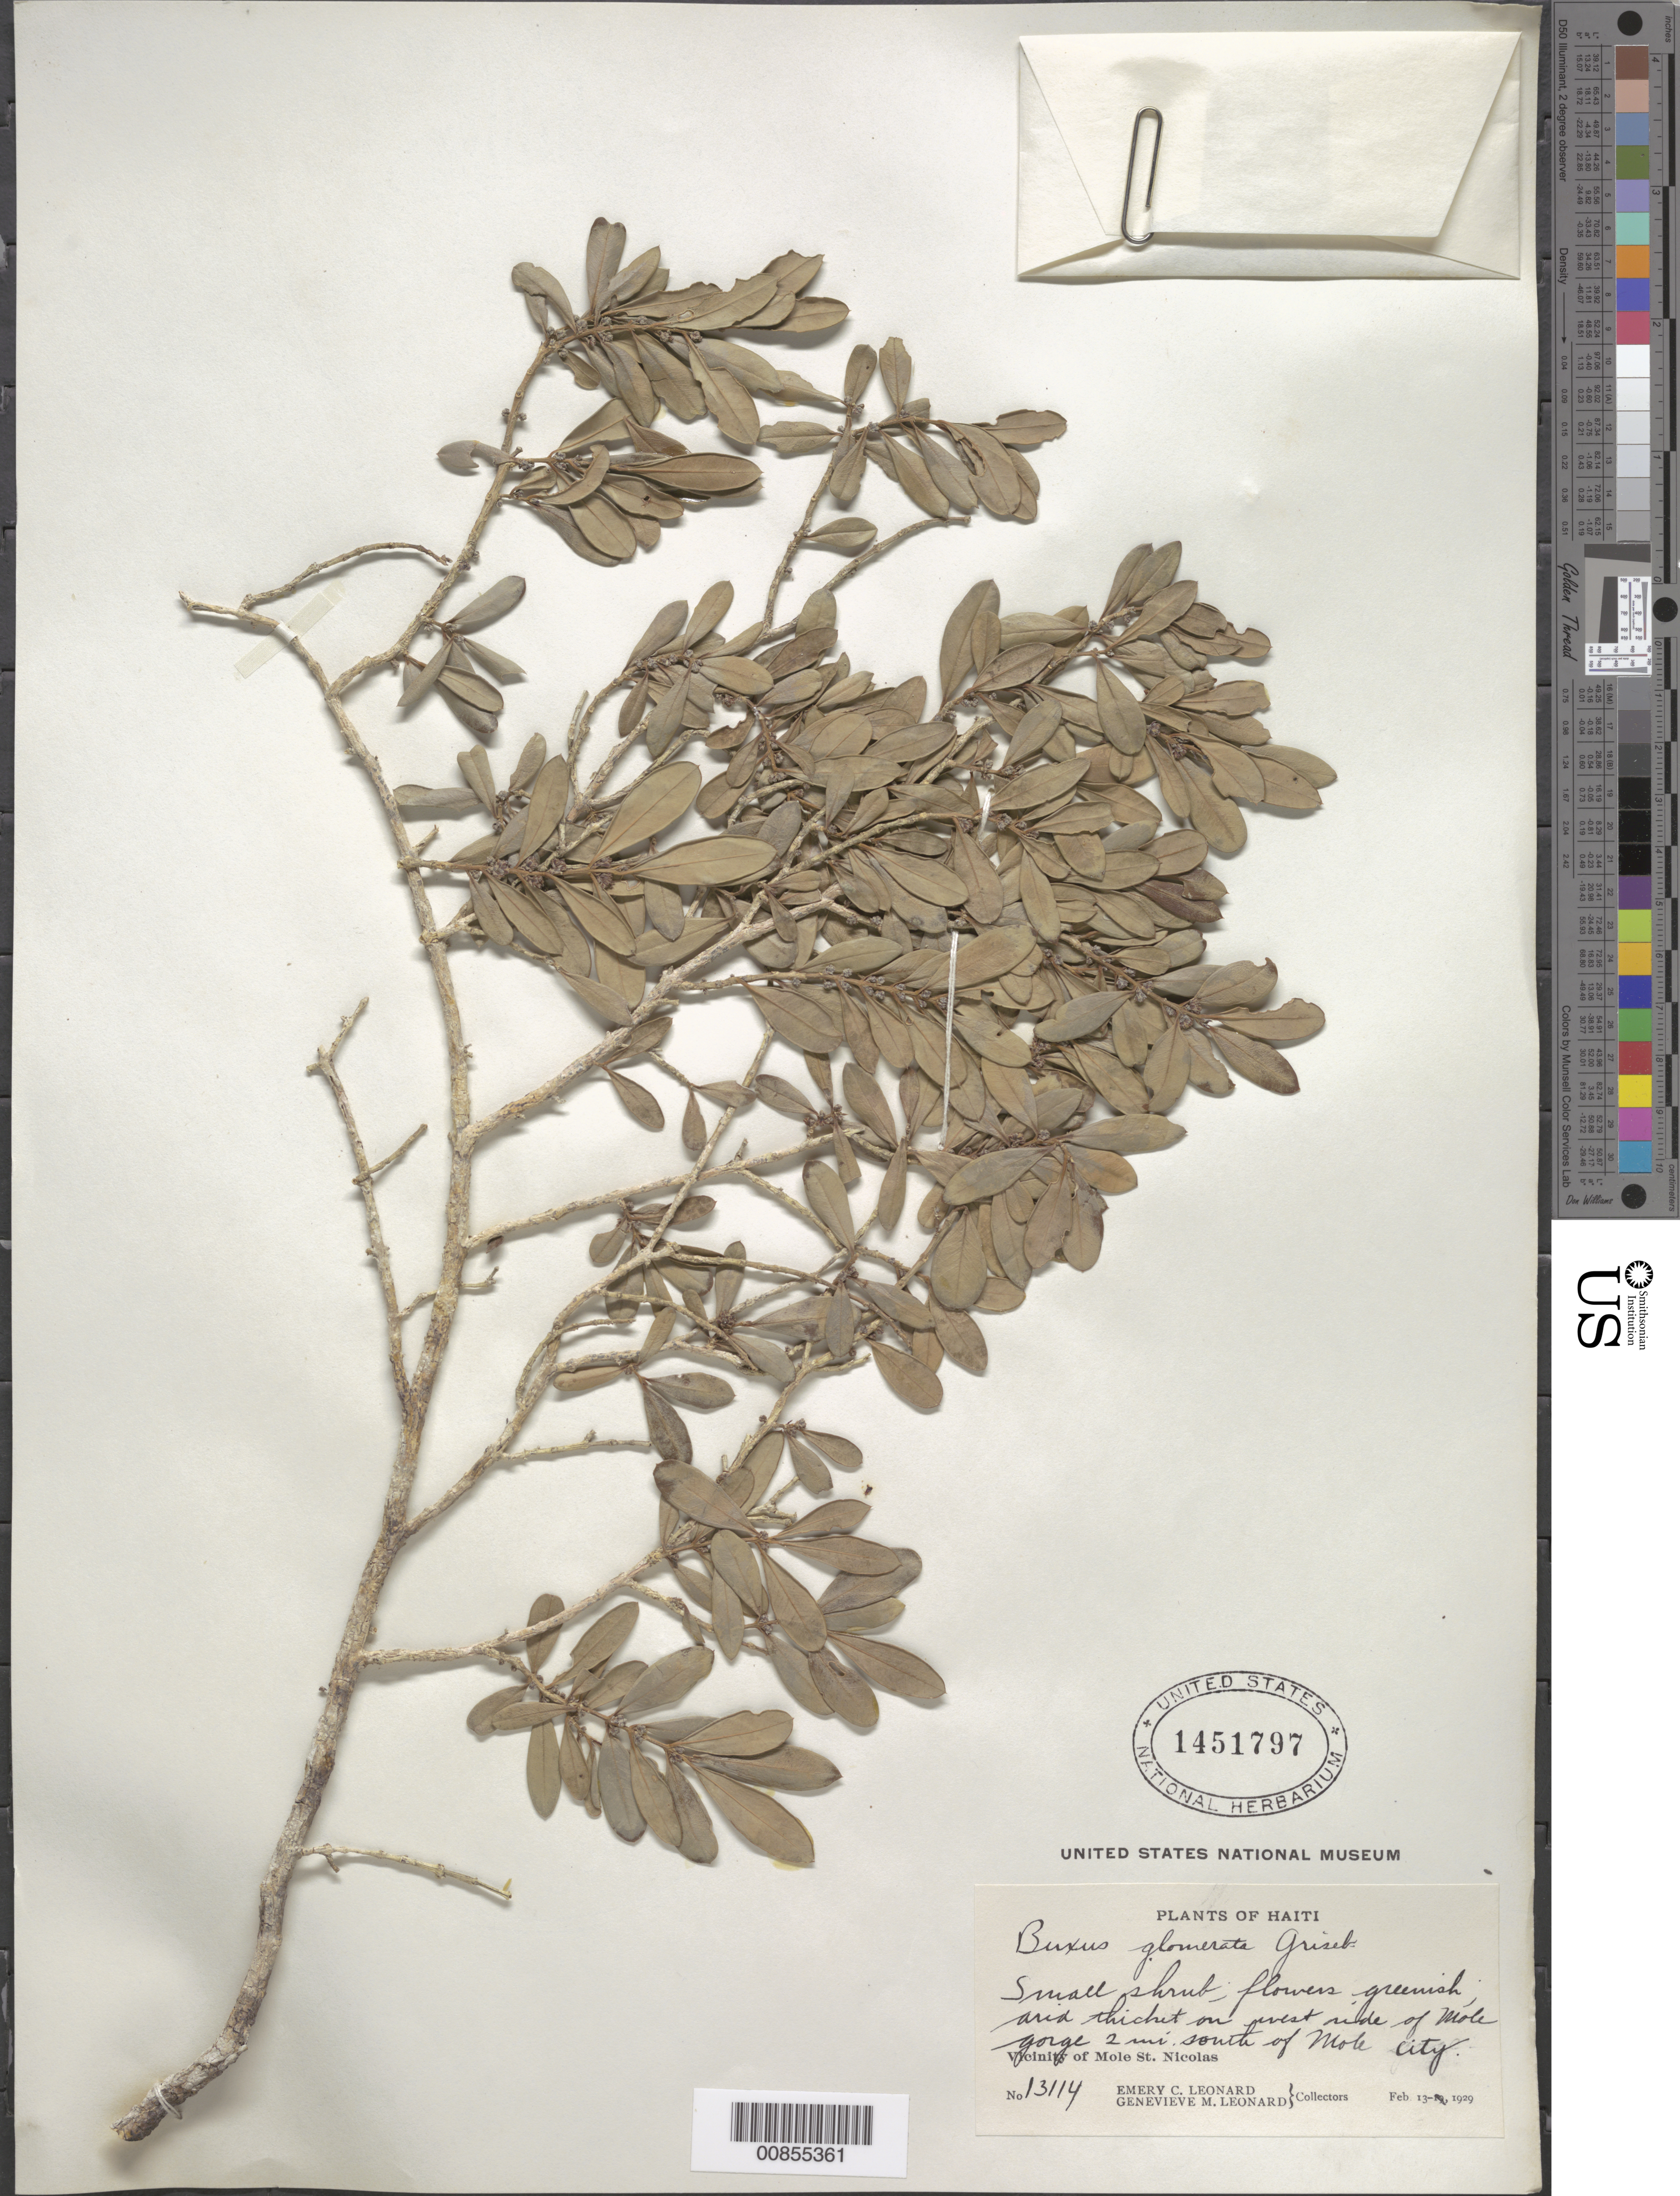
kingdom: Plantae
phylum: Tracheophyta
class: Magnoliopsida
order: Buxales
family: Buxaceae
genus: Buxus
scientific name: Buxus glomerata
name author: (Griseb.) Müll. Arg.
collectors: E. C. Leonard & G. M. Leonard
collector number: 13114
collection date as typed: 13 Feb 1929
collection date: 1929-02-13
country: Haiti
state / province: Nord-Ouest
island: Hispaniola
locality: Vicinity of Mole St. Nicolas, west side of Mole Gorge, 2 mi S of Mole City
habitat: Arid thicket on side of gorge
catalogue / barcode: US 1451797